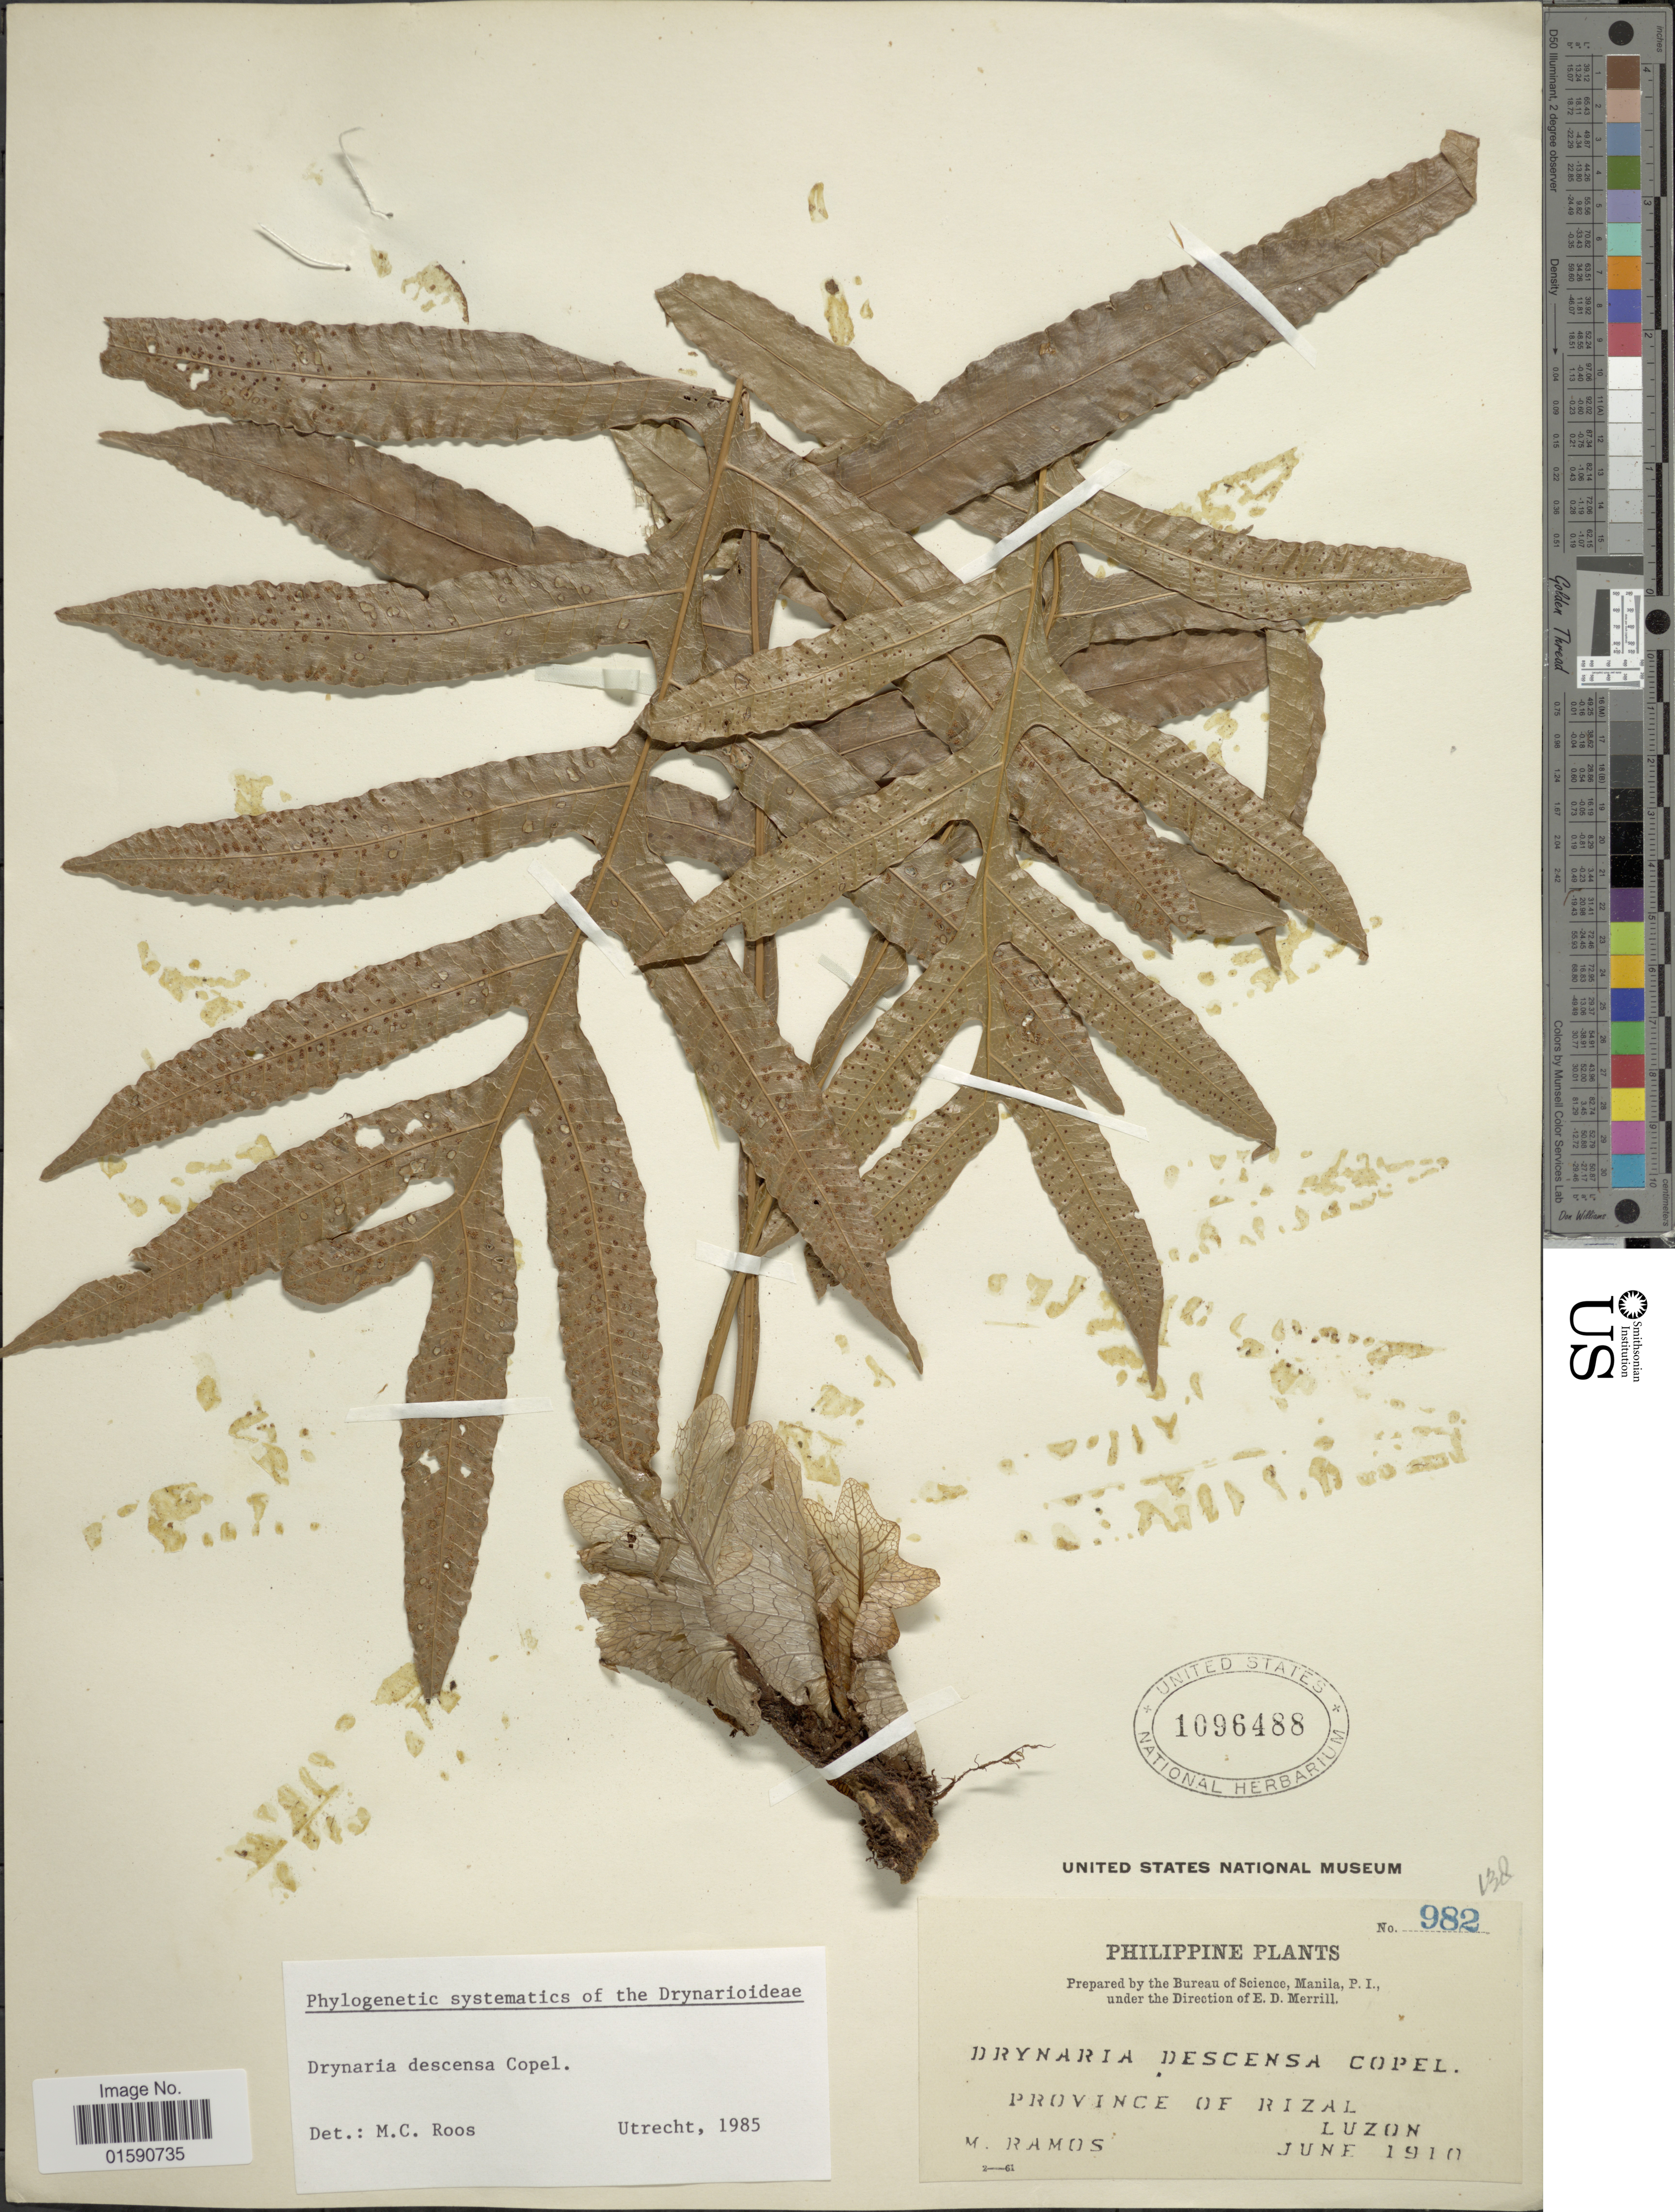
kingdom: Plantae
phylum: Tracheophyta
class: Polypodiopsida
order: Polypodiales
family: Polypodiaceae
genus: Drynaria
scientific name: Drynaria descensa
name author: Copel.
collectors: M. Ramos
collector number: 982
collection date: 1910-06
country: Philippines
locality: Province of Rizal, Luzon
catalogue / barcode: US 1096488